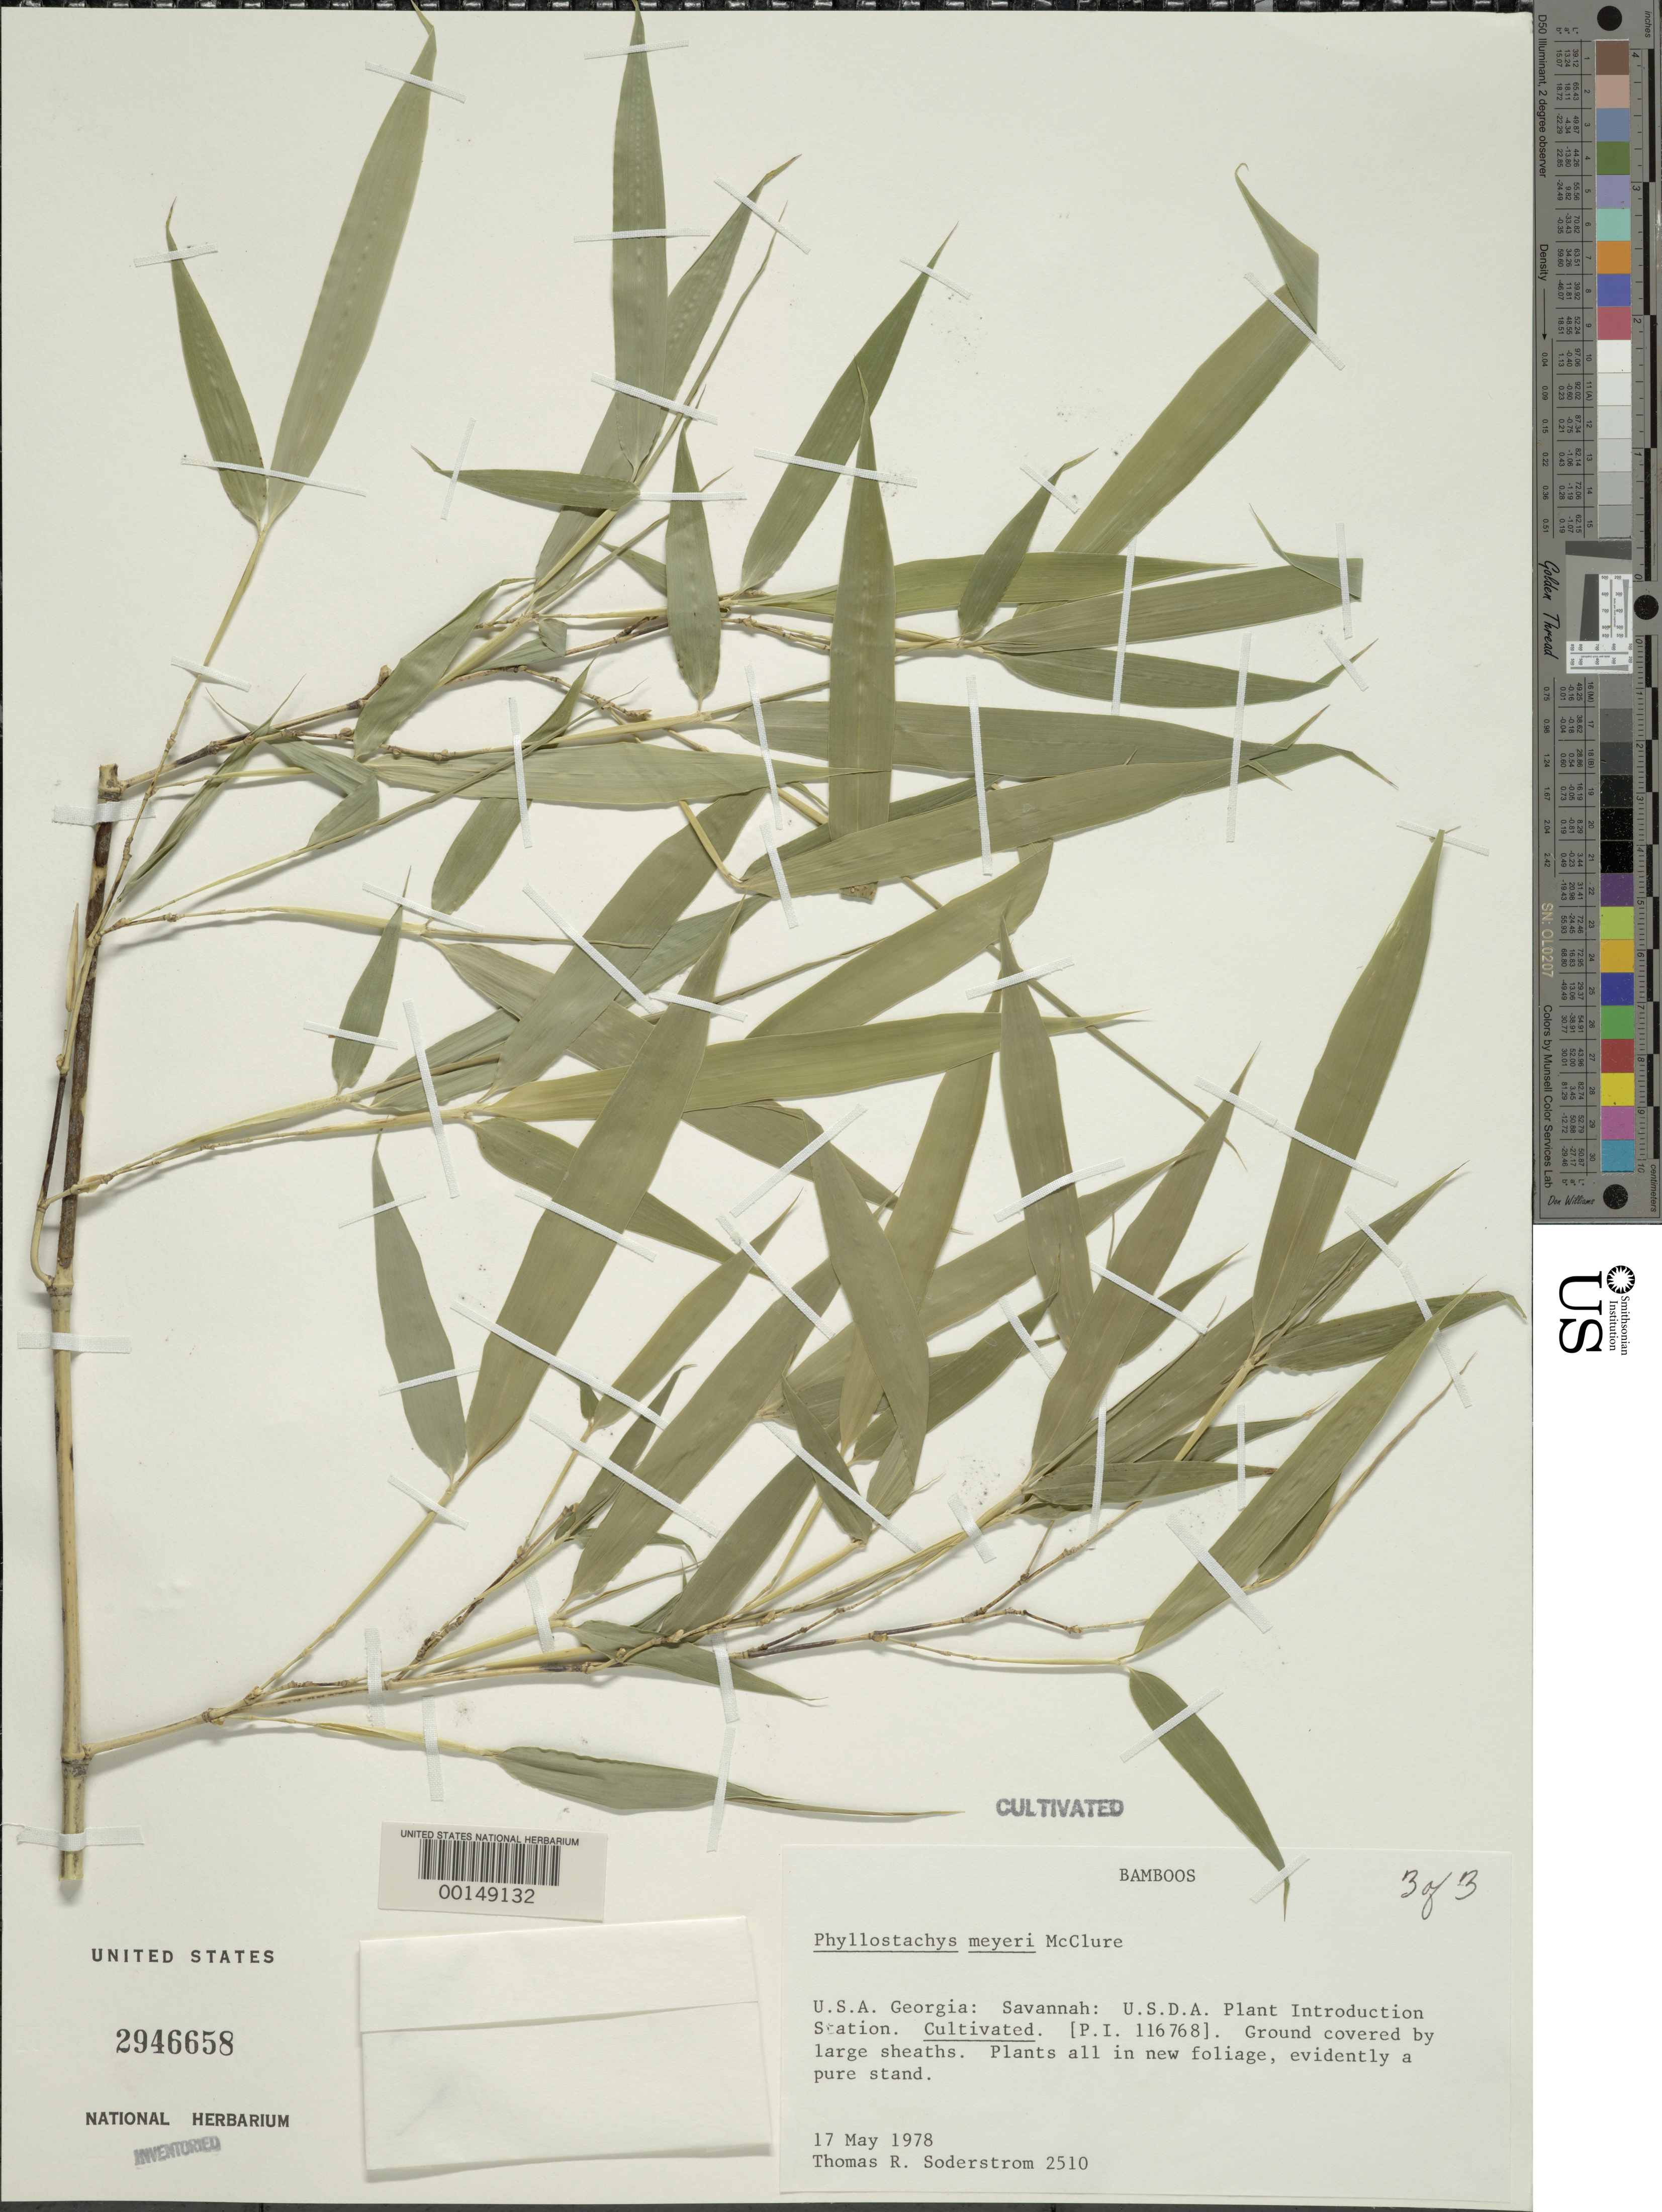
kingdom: Plantae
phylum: Tracheophyta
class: Liliopsida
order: Poales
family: Poaceae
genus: Phyllostachys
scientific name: Phyllostachys meyeri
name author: McClure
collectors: T. R. Soderstrom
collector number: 2510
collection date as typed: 17 May 1978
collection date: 1978-05-17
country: United States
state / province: Georgia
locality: Savannah, barbour lathrop p.i. garden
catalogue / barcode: US 2946658